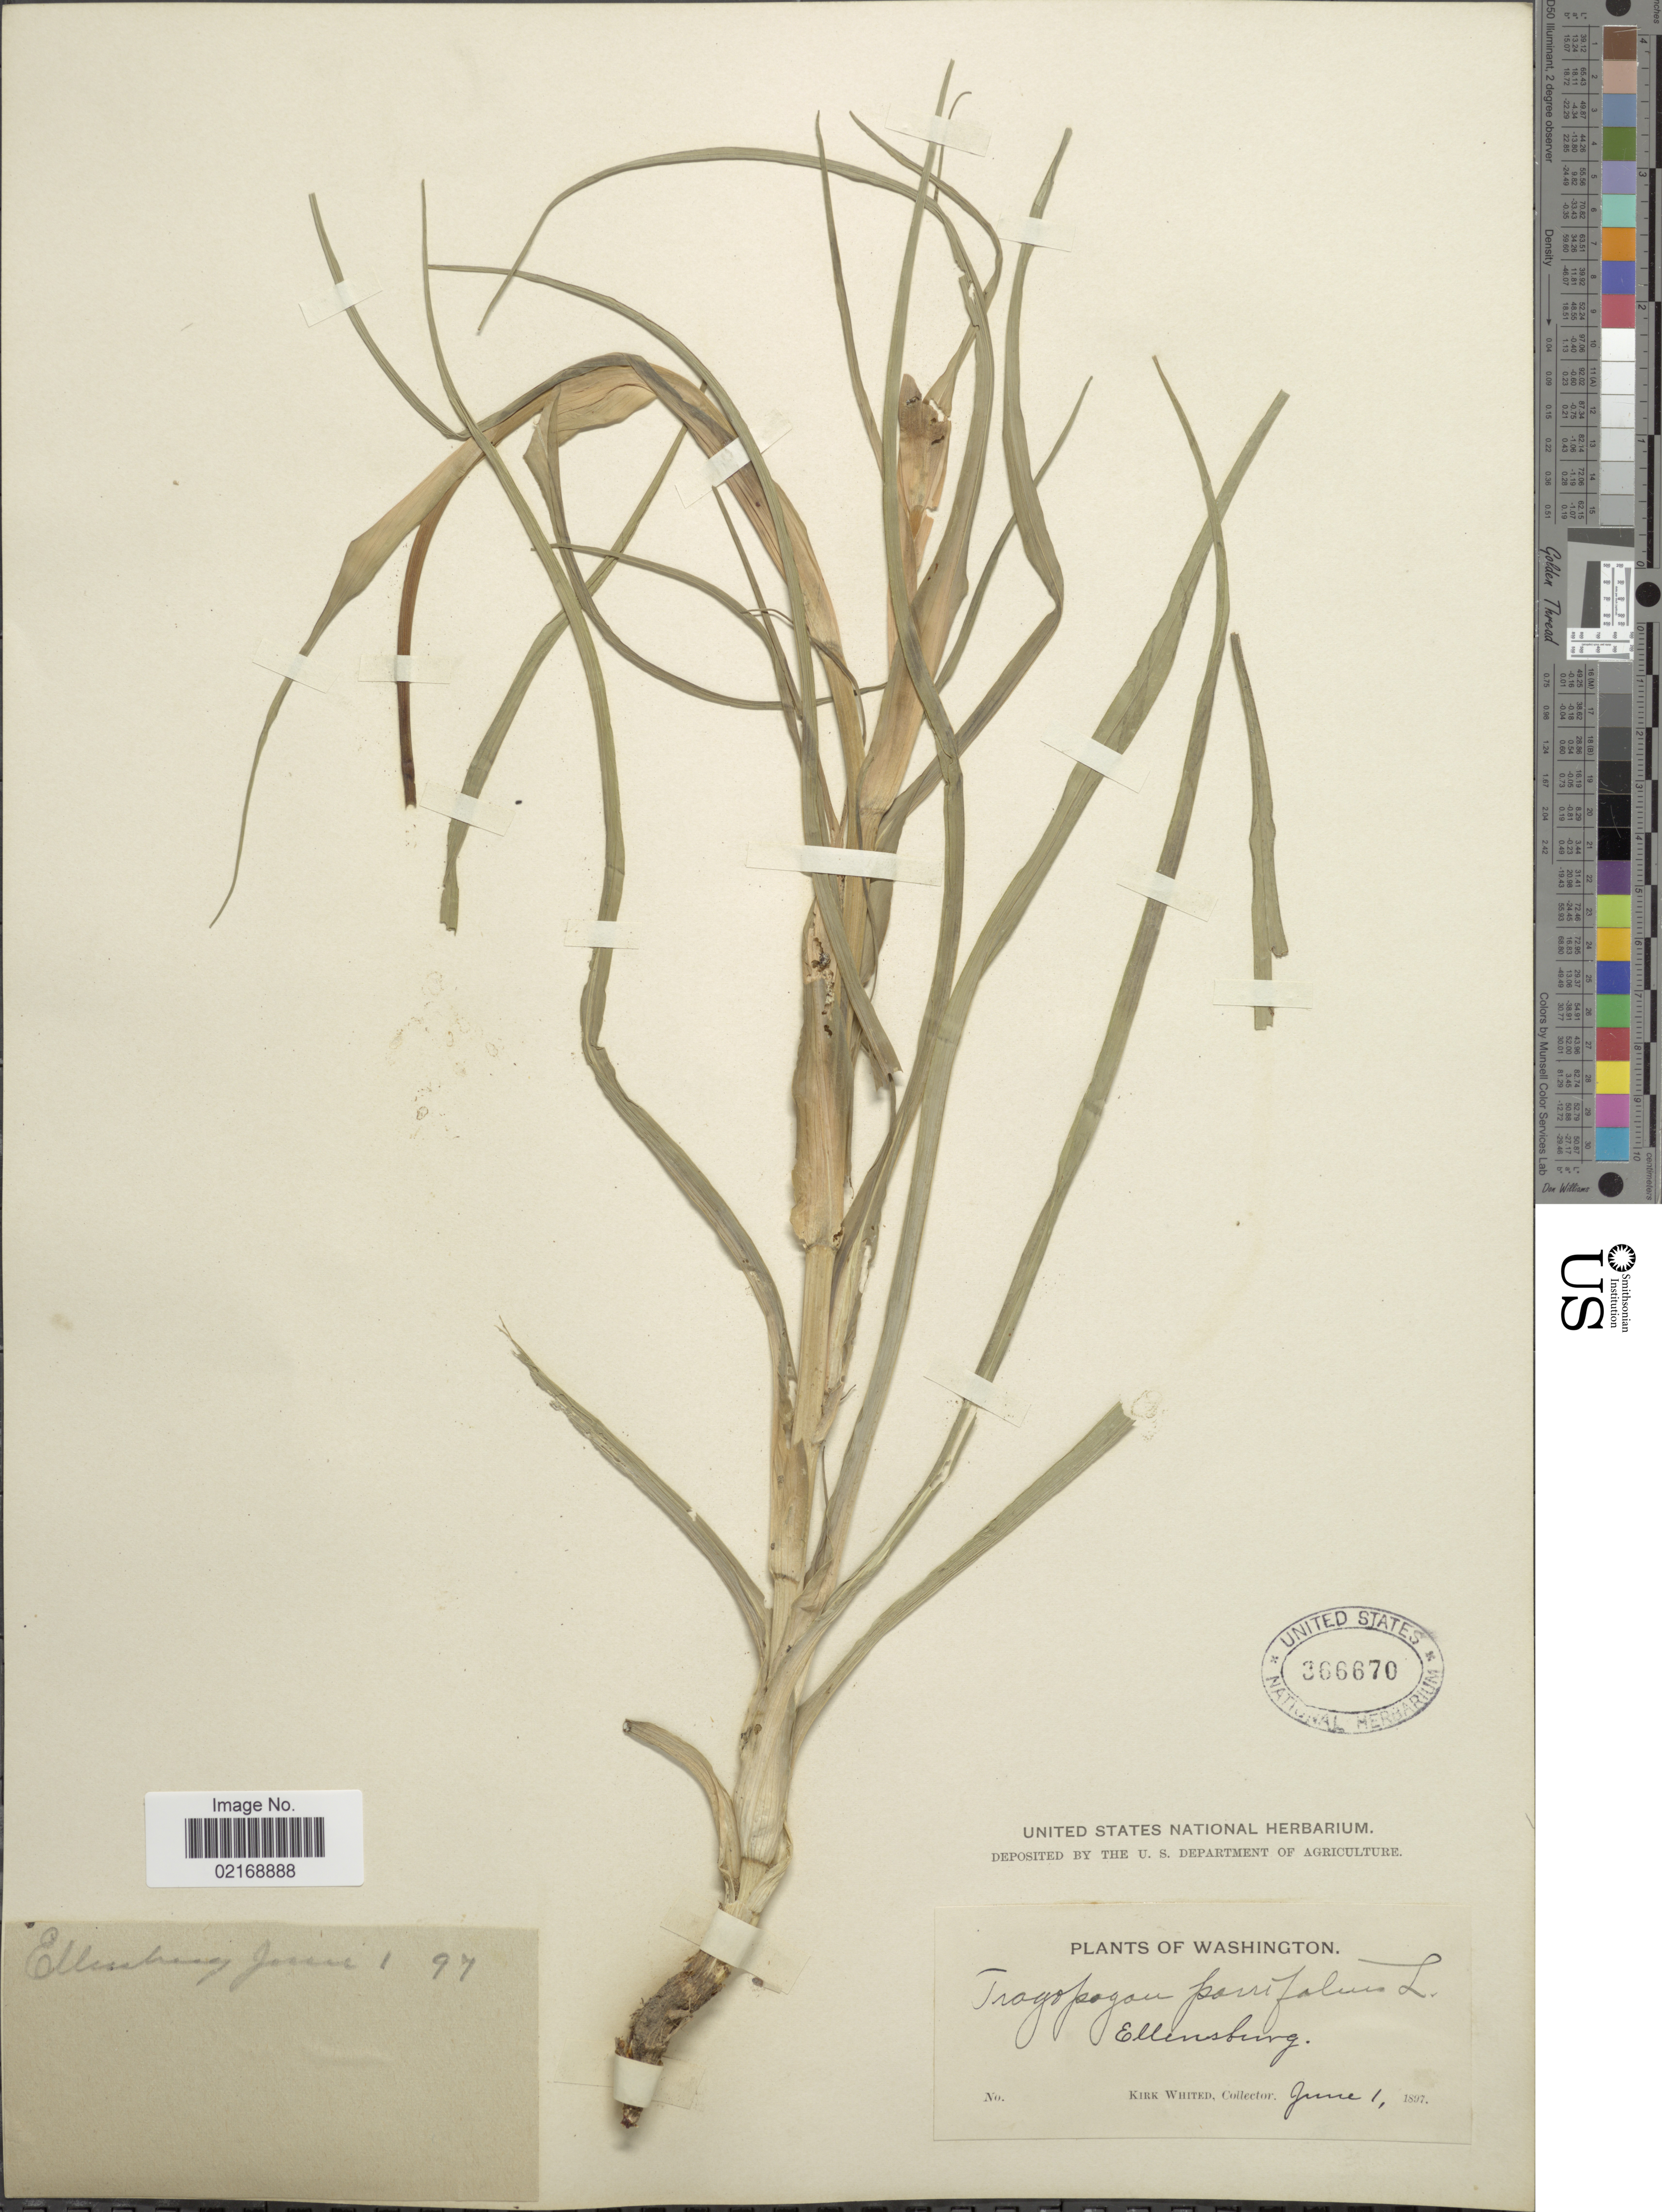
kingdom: Plantae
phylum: Tracheophyta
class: Magnoliopsida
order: Asterales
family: Asteraceae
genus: Tragopogon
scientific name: Tragopogon porrifolius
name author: L.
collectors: K. Whited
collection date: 1897-06-01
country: United States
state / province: Washington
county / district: Kittitas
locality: Ellensburg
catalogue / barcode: US 366670